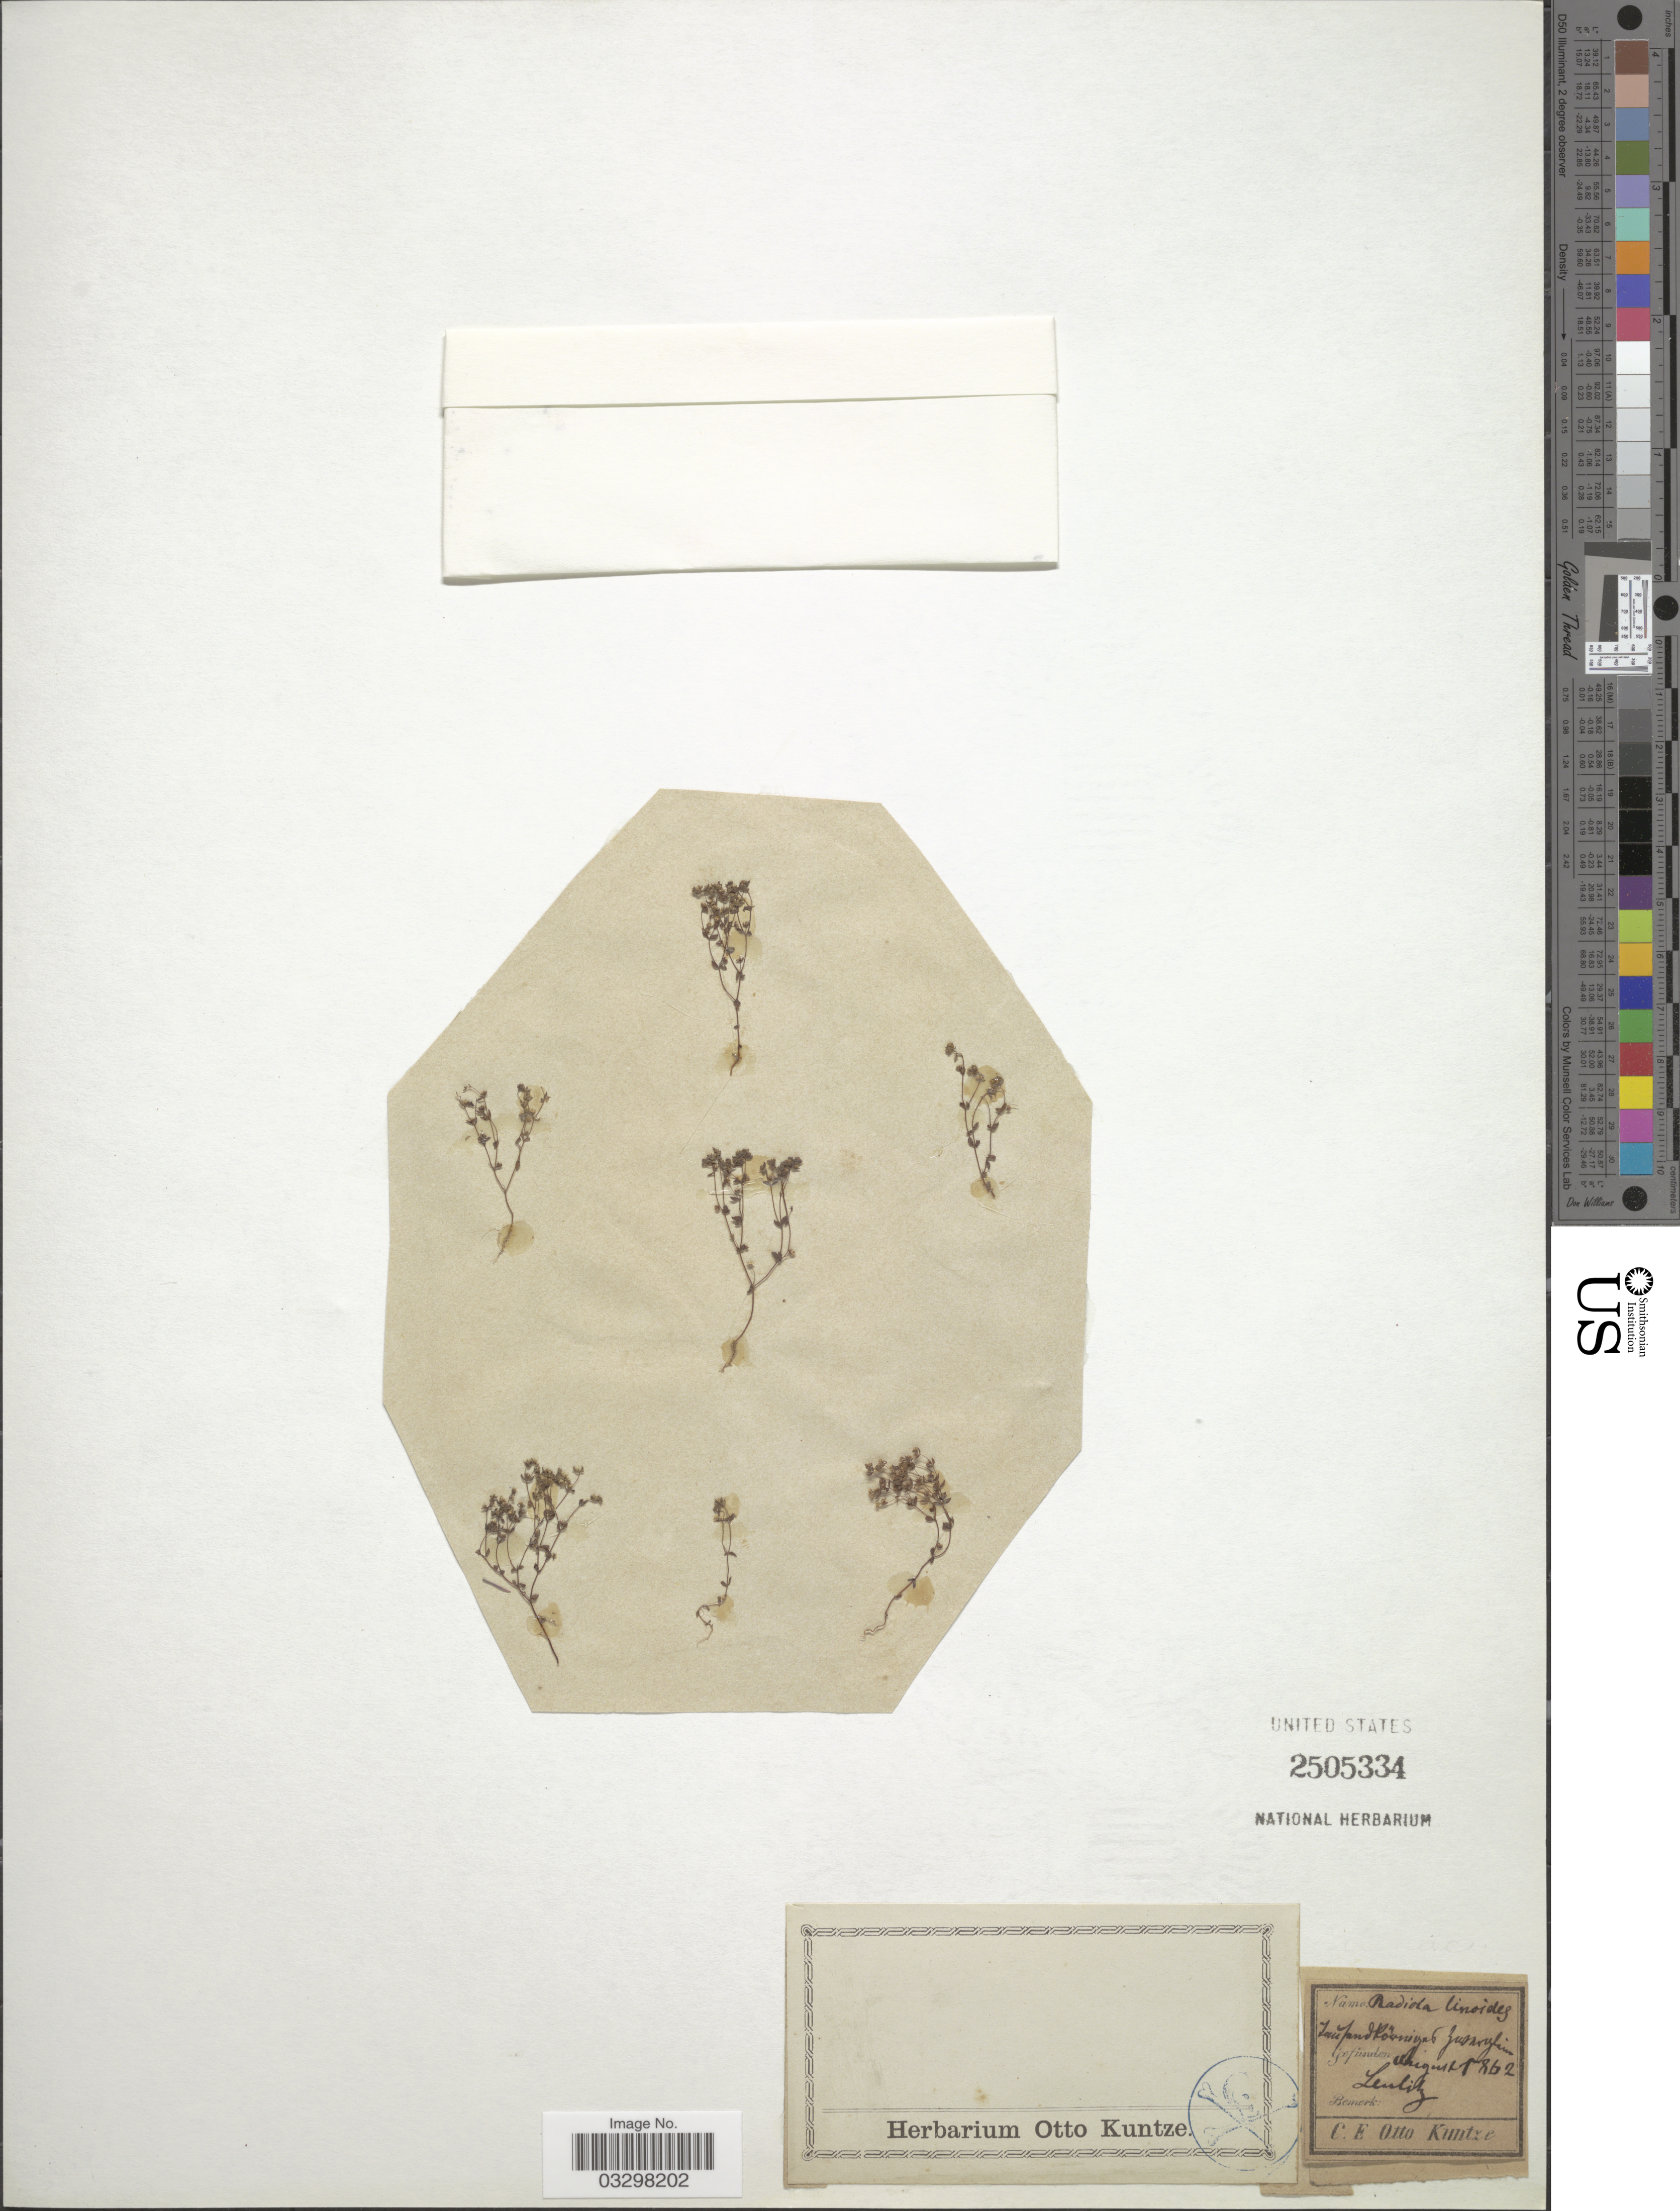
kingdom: Plantae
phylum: Tracheophyta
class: Magnoliopsida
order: Malpighiales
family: Linaceae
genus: Radiola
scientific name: Radiola linoides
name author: Roth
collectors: C.E.O. Kuntze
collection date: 1862-08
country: Germany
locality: Leulitz.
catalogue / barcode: US 2505334